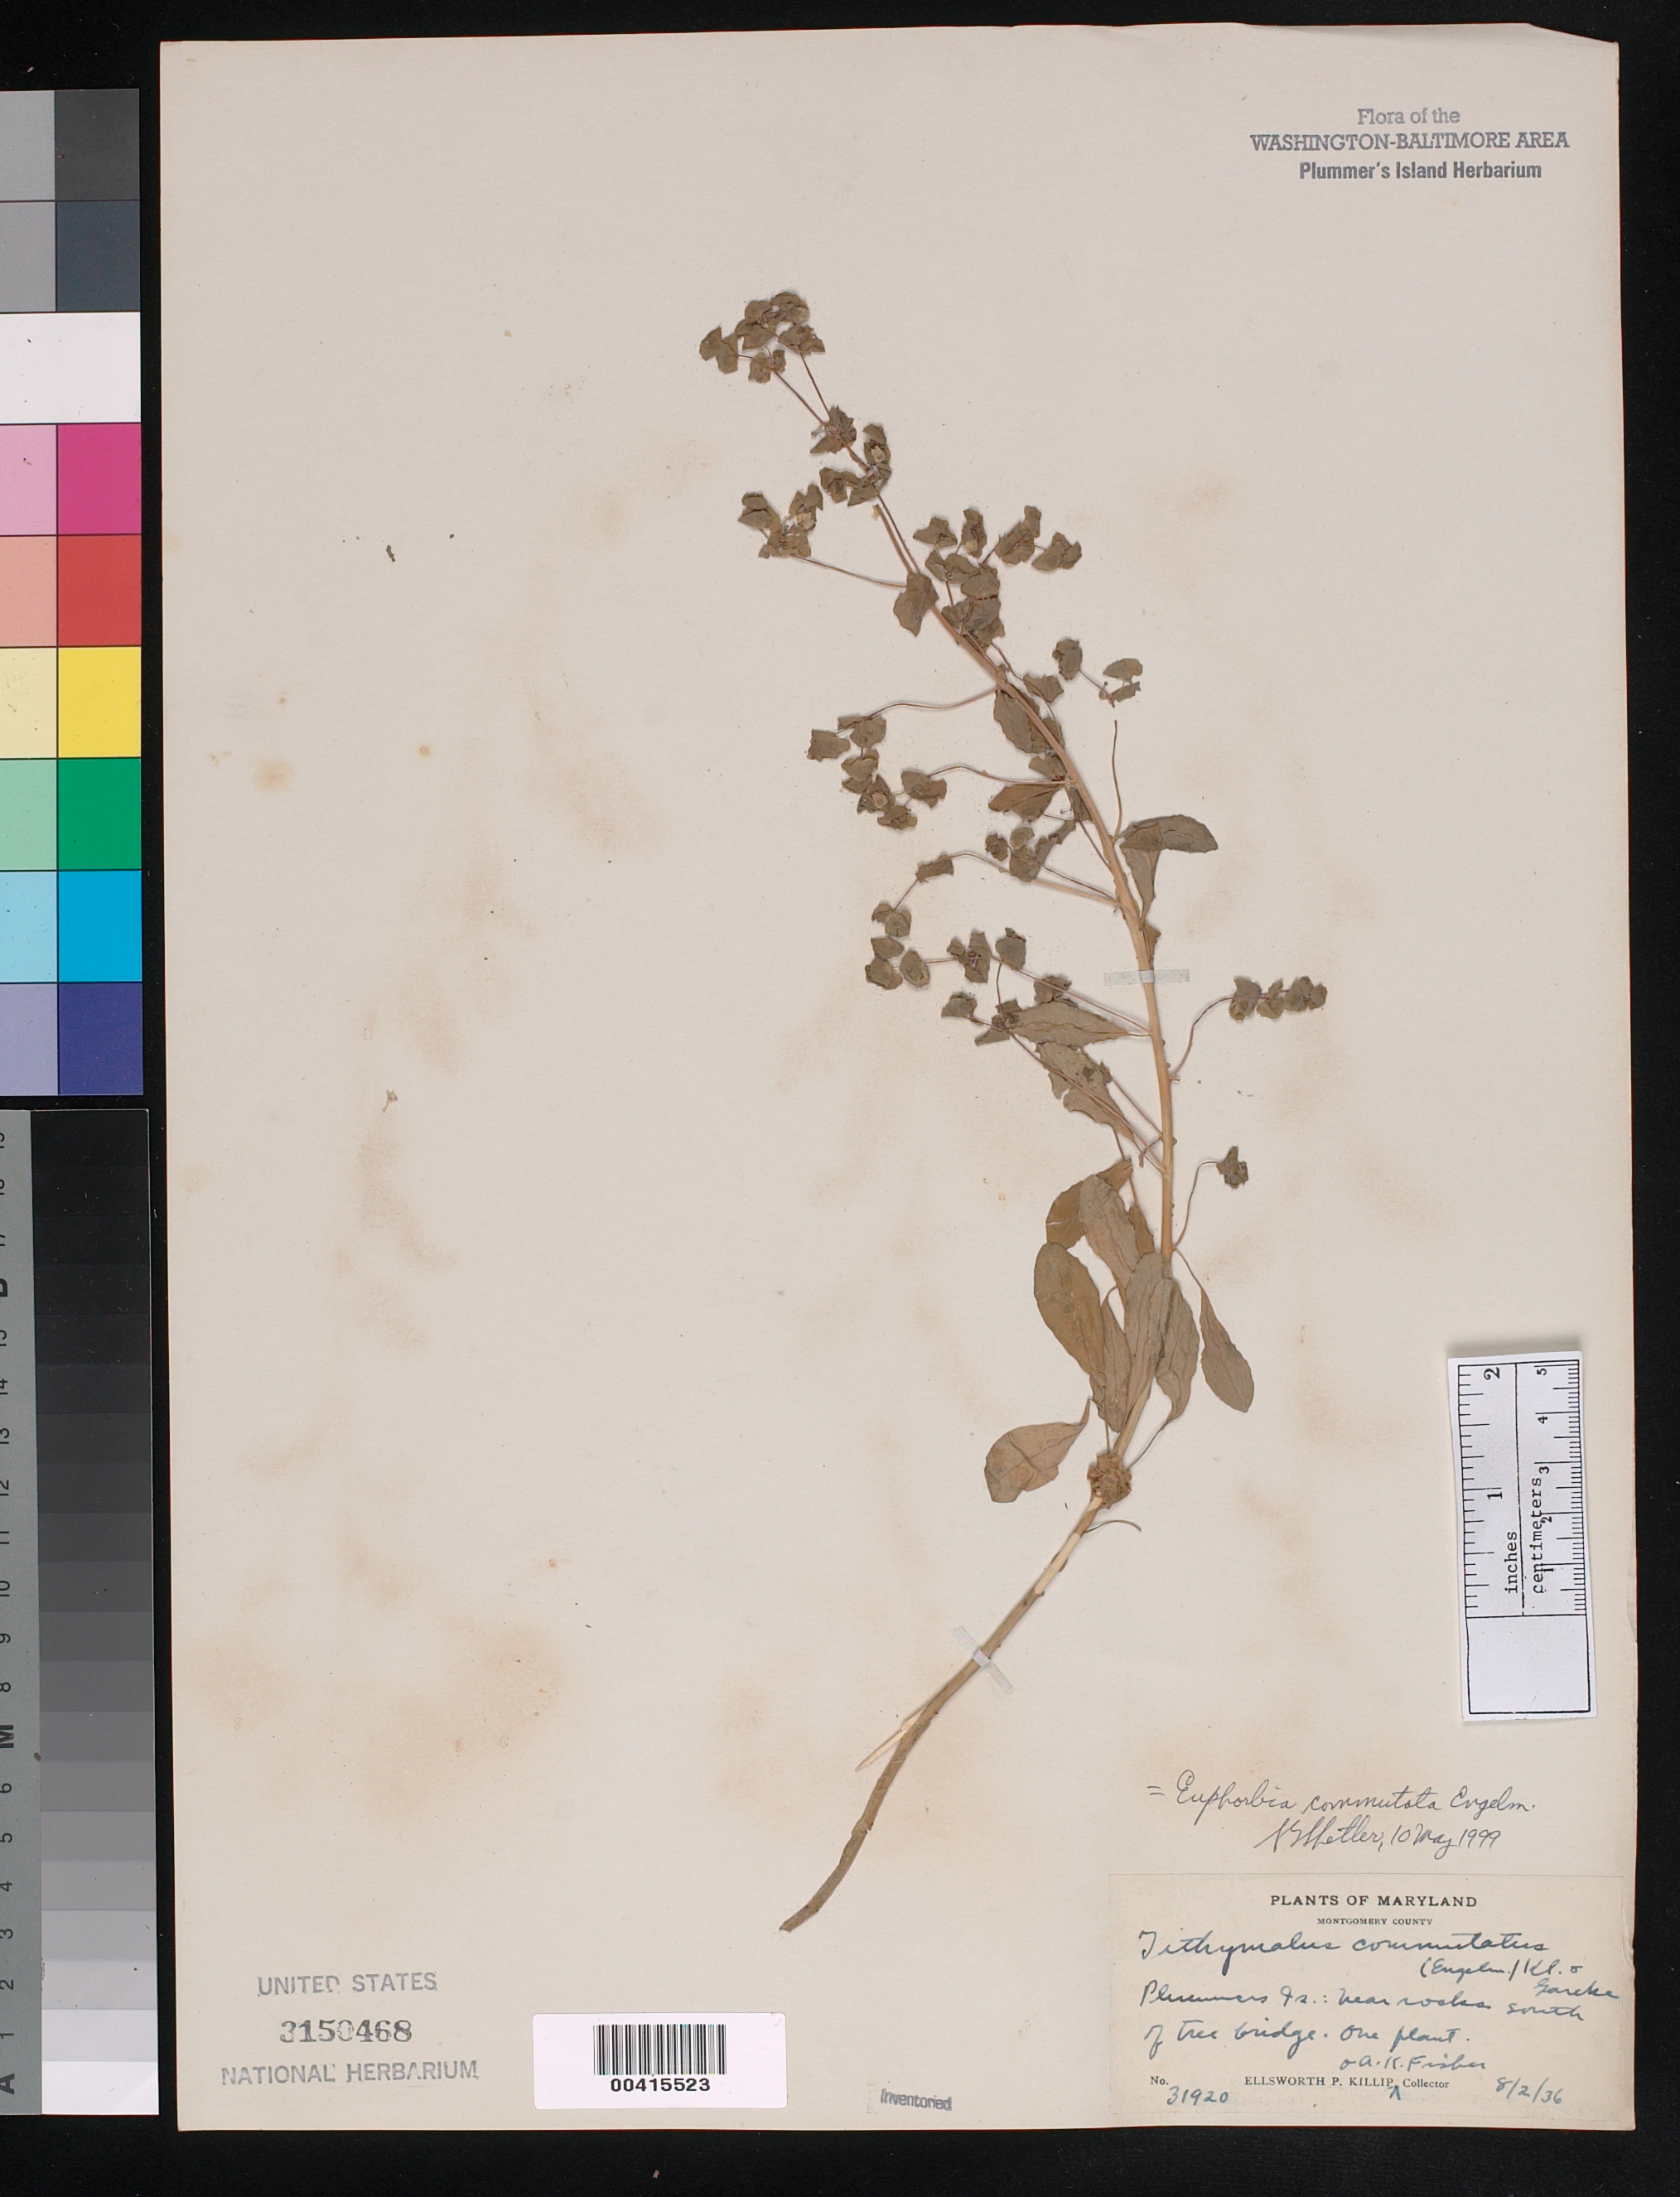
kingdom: Plantae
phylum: Tracheophyta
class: Magnoliopsida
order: Malpighiales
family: Euphorbiaceae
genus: Euphorbia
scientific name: Euphorbia commutata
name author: Engelm. ex A. Gray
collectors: E. P. Killip & A. K. Fisher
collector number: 31920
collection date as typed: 02 Aug 1936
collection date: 1936-08-02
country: United States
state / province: Maryland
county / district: Montgomery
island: Plummers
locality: Plummer's Island; near rocks south of tree bridge C. & O. Canal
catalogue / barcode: US 3150468